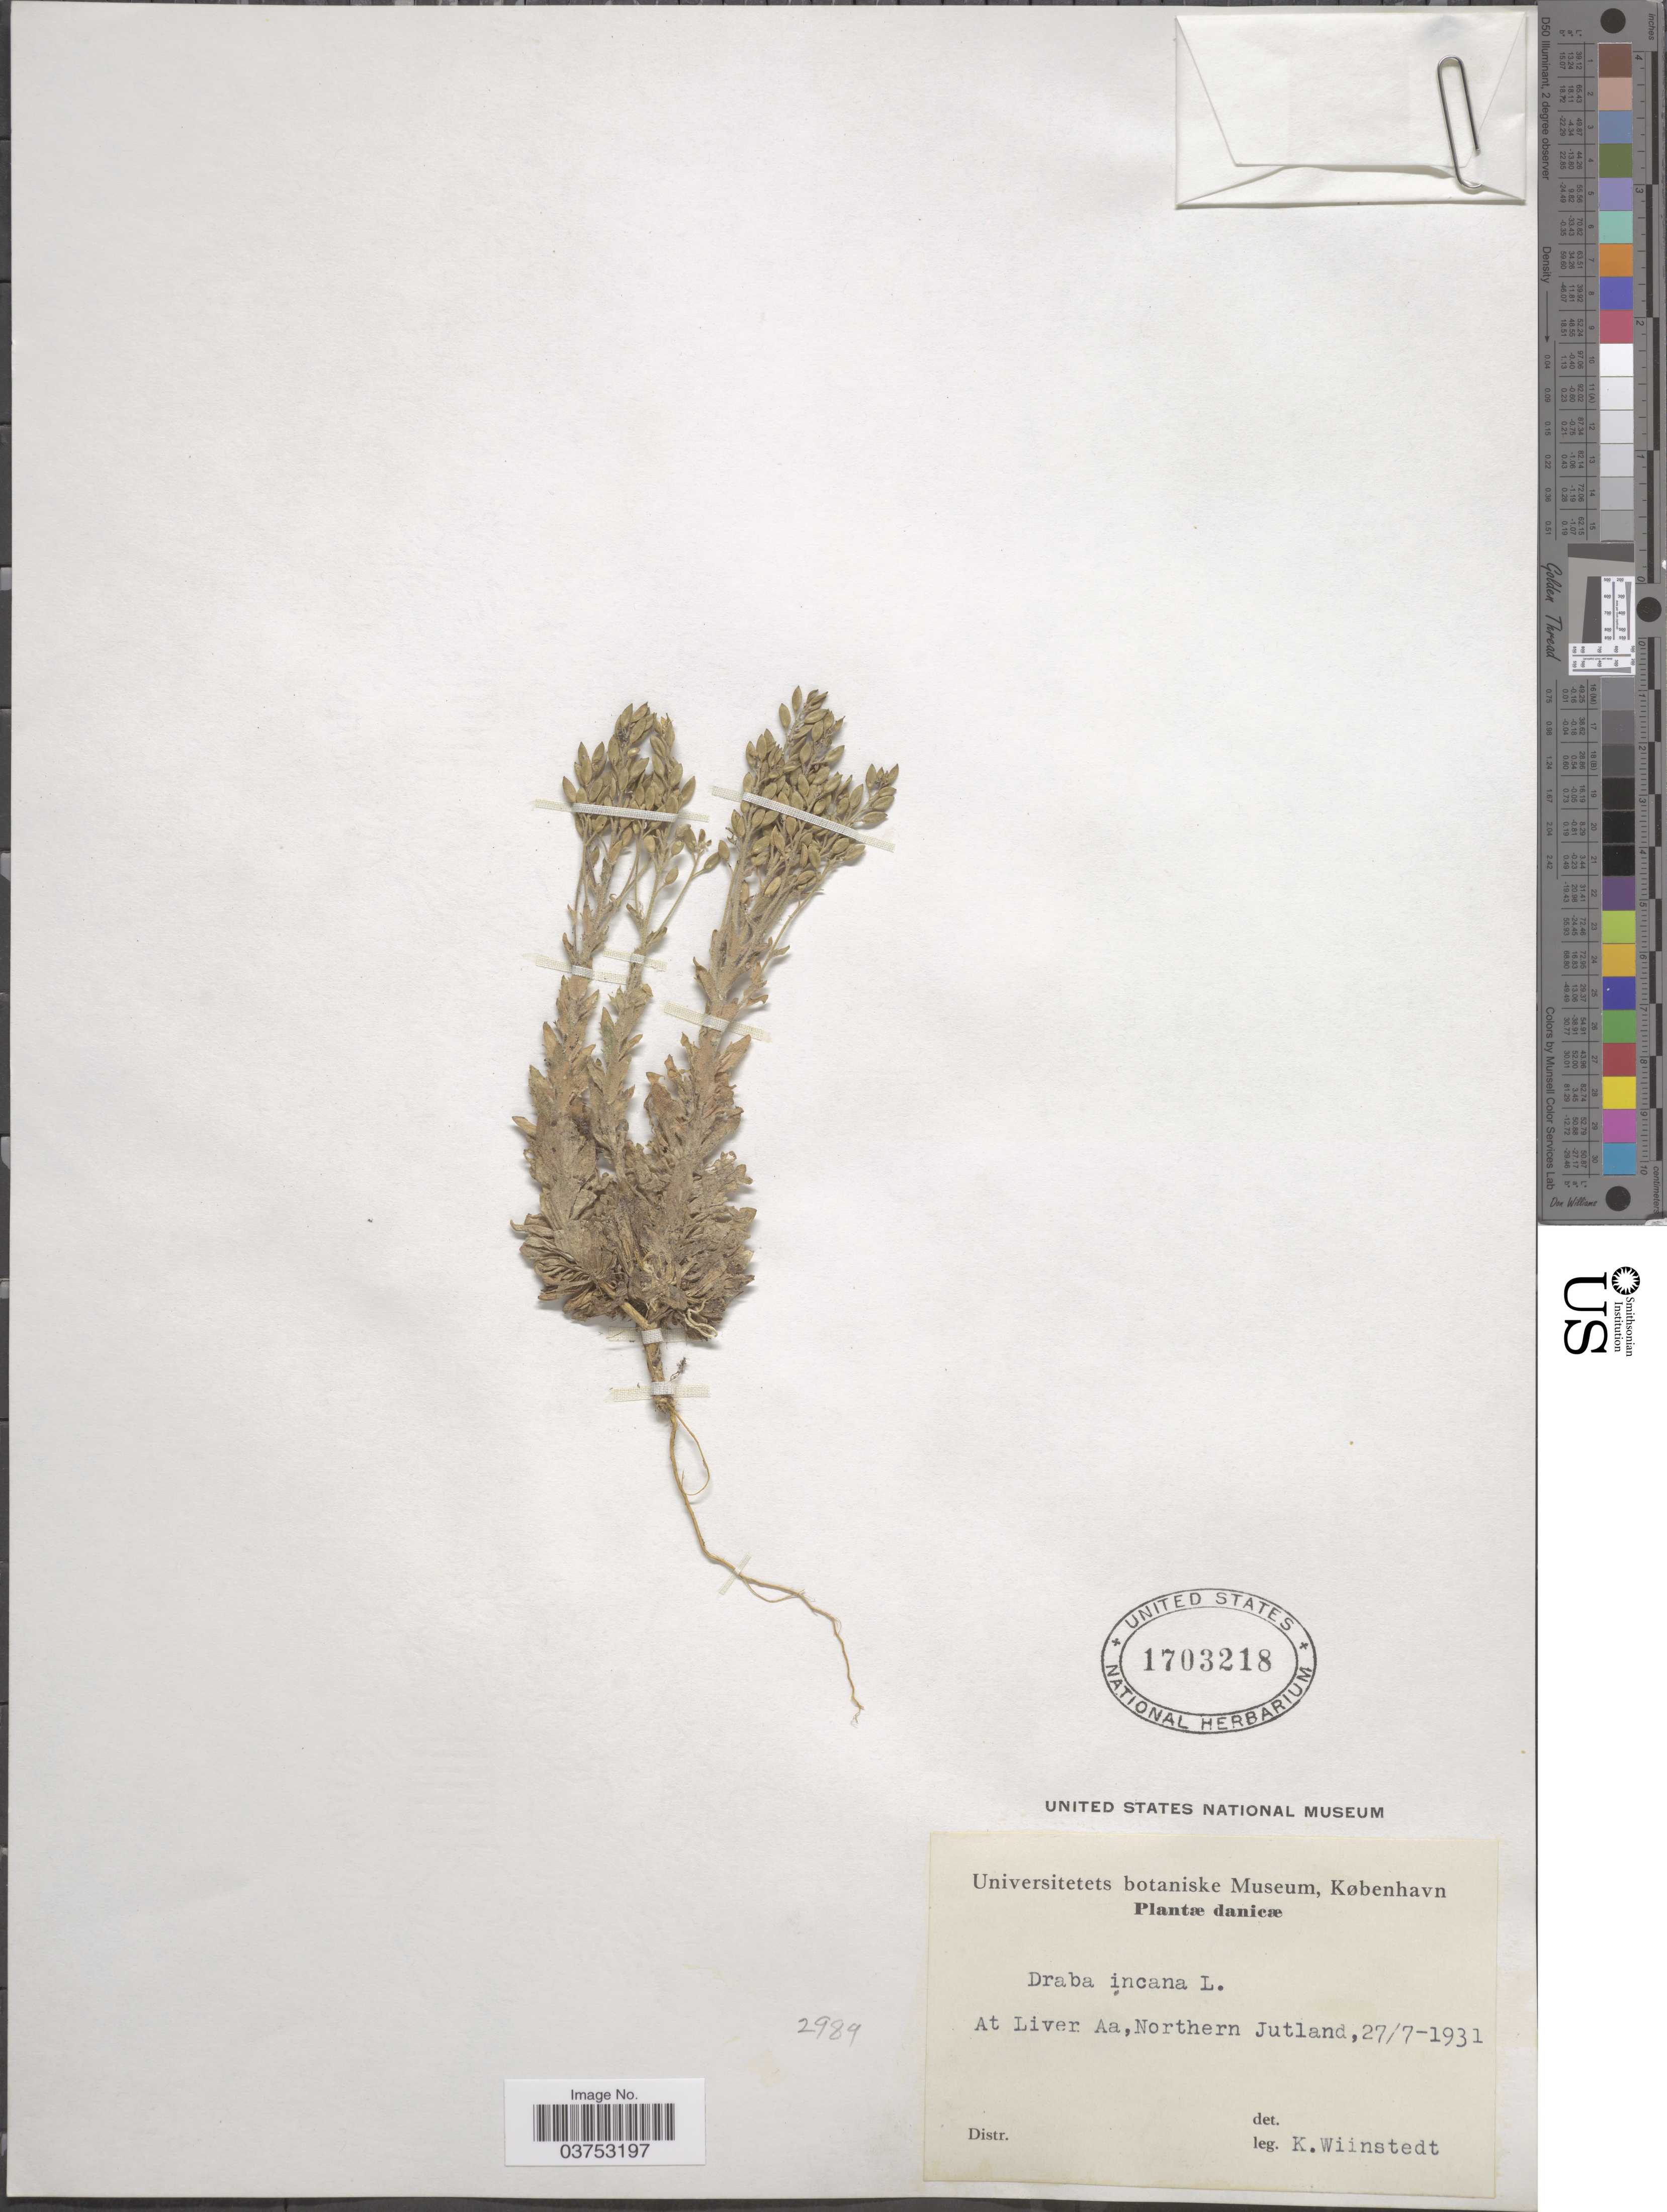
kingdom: Plantae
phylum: Tracheophyta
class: Magnoliopsida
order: Brassicales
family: Brassicaceae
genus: Draba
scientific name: Draba incana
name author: L.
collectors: K. Wiinstedt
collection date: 1931-07-27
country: Denmark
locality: Danicæ. At Liver Aa, Northern Jutland.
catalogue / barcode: US 1703218